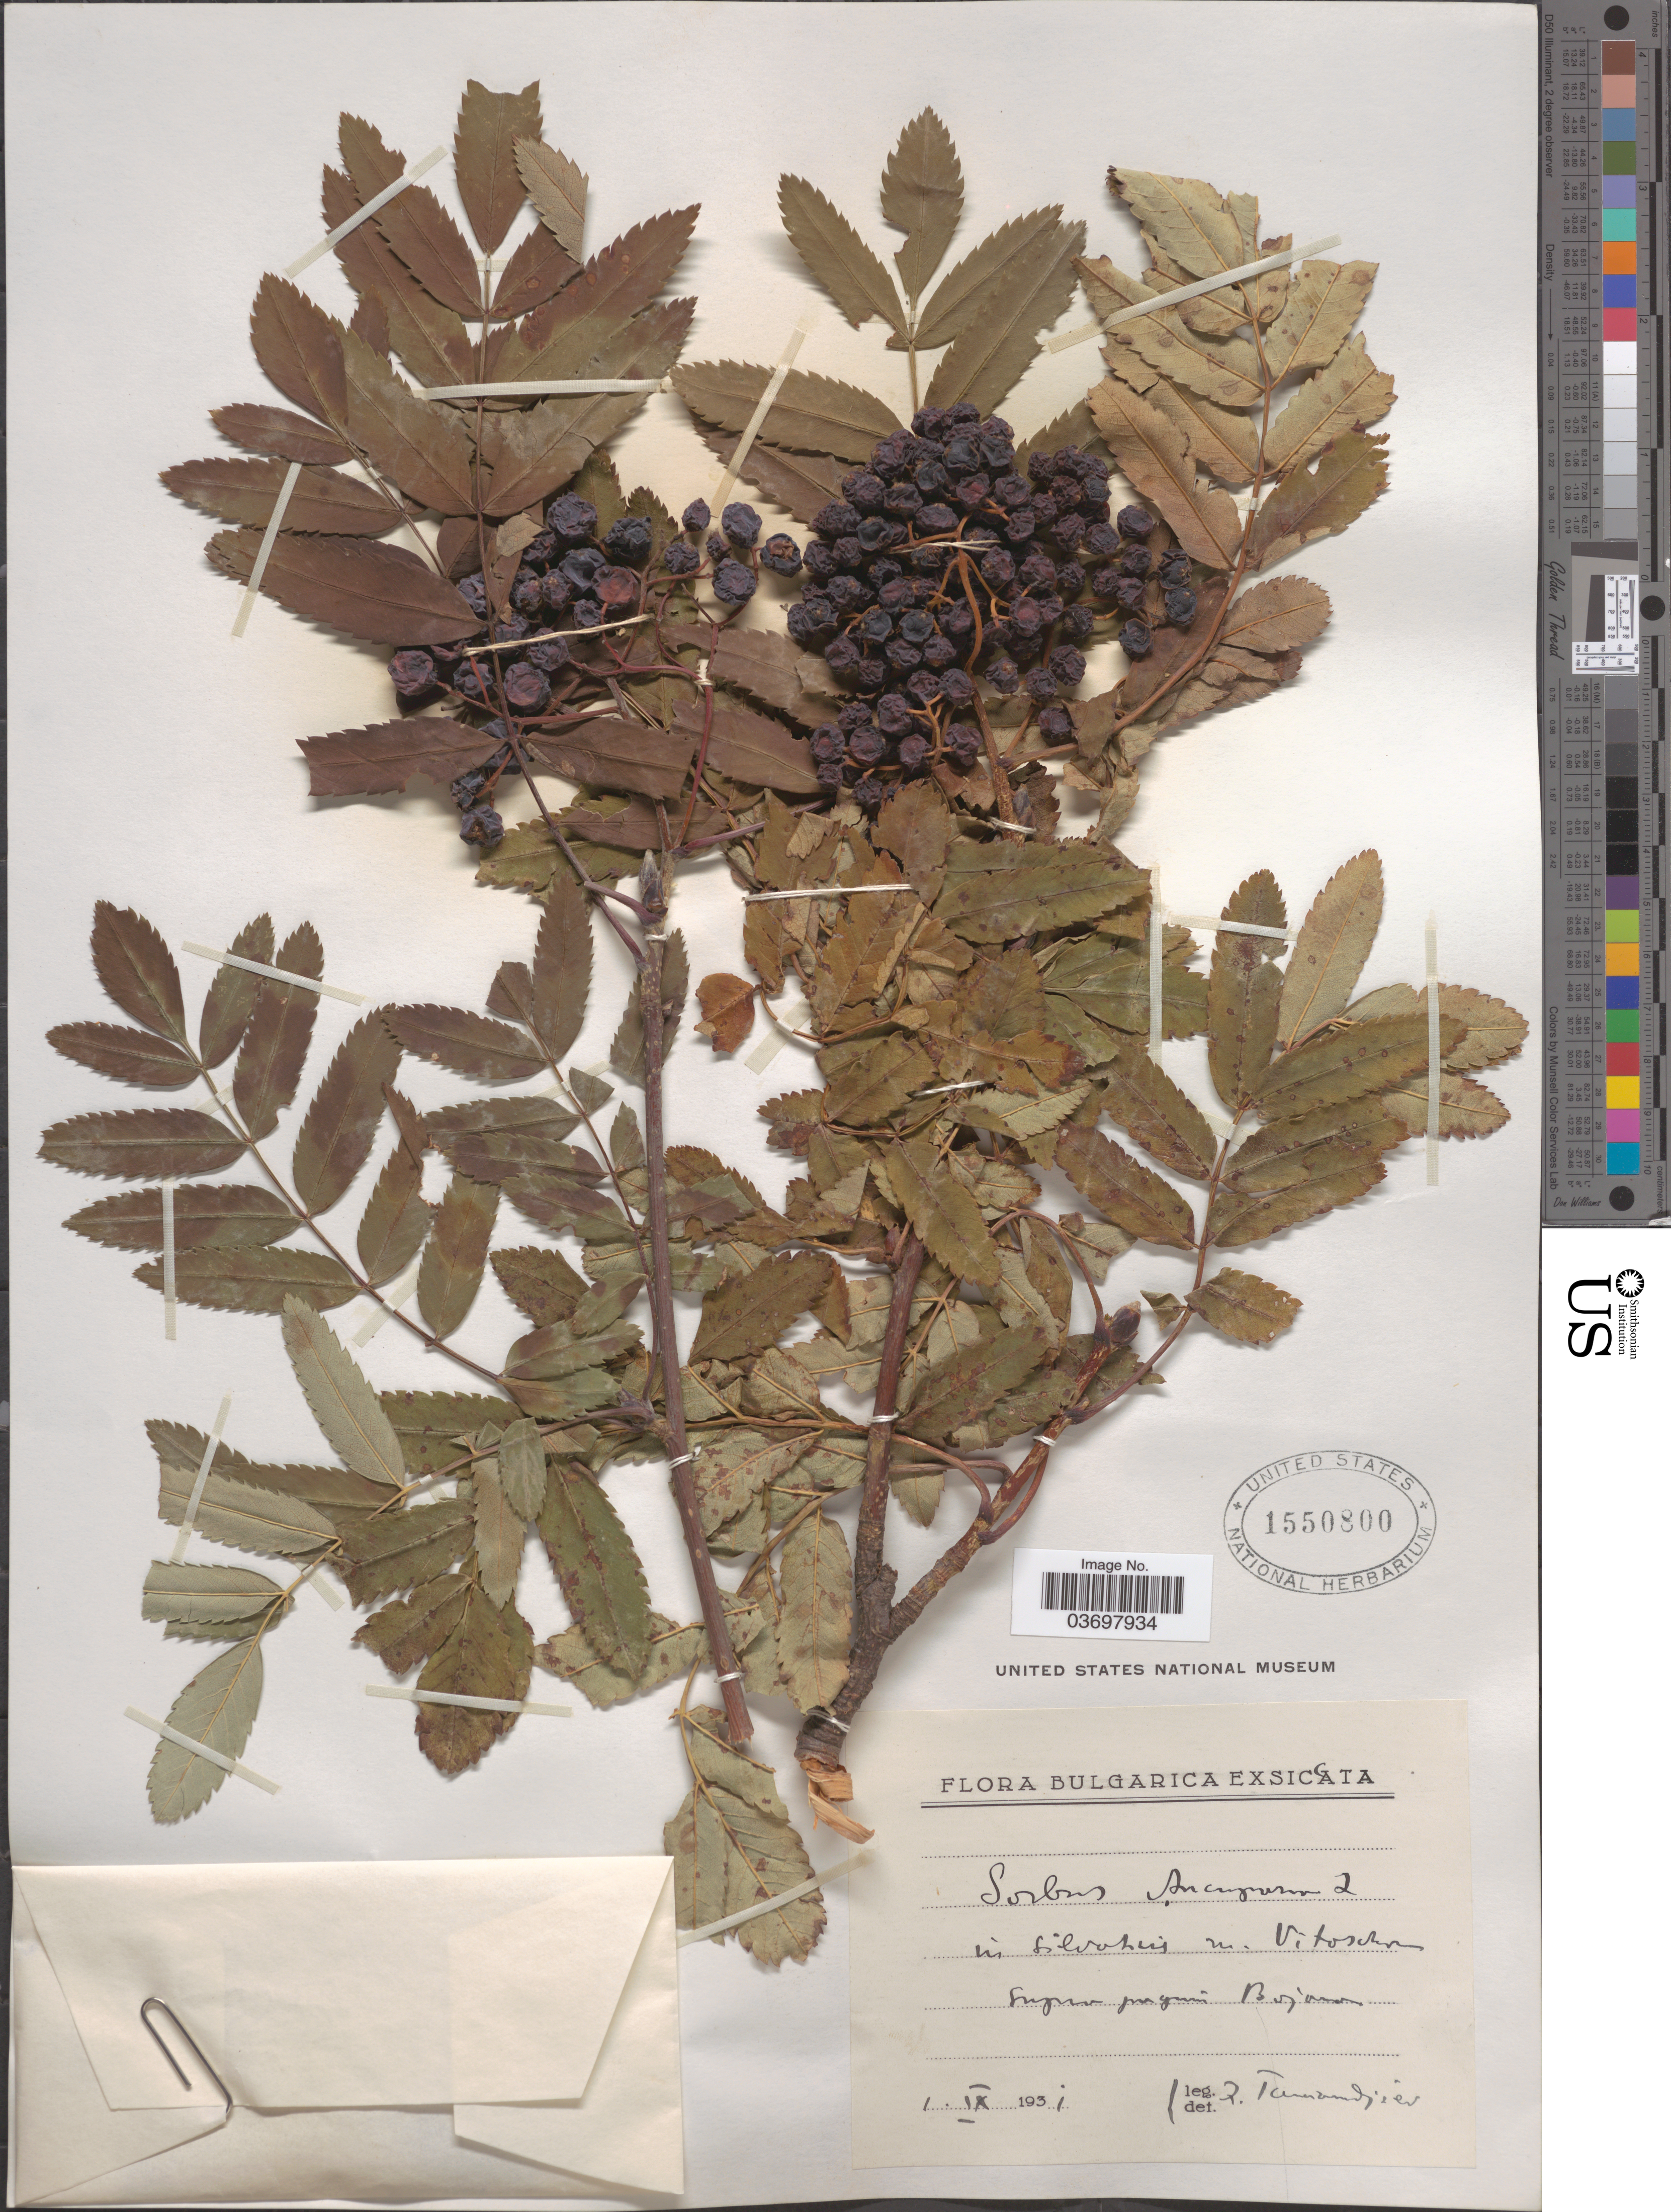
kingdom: Plantae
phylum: Tracheophyta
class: Magnoliopsida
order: Rosales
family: Rosaceae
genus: Sorbus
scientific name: Sorbus aucuparia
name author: L.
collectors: Z. Tammudjiev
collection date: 1931-09-01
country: Bulgaria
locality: In silvatis in Vitoschre suriv pregion Bojama. [interpreted]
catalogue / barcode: US 1550800